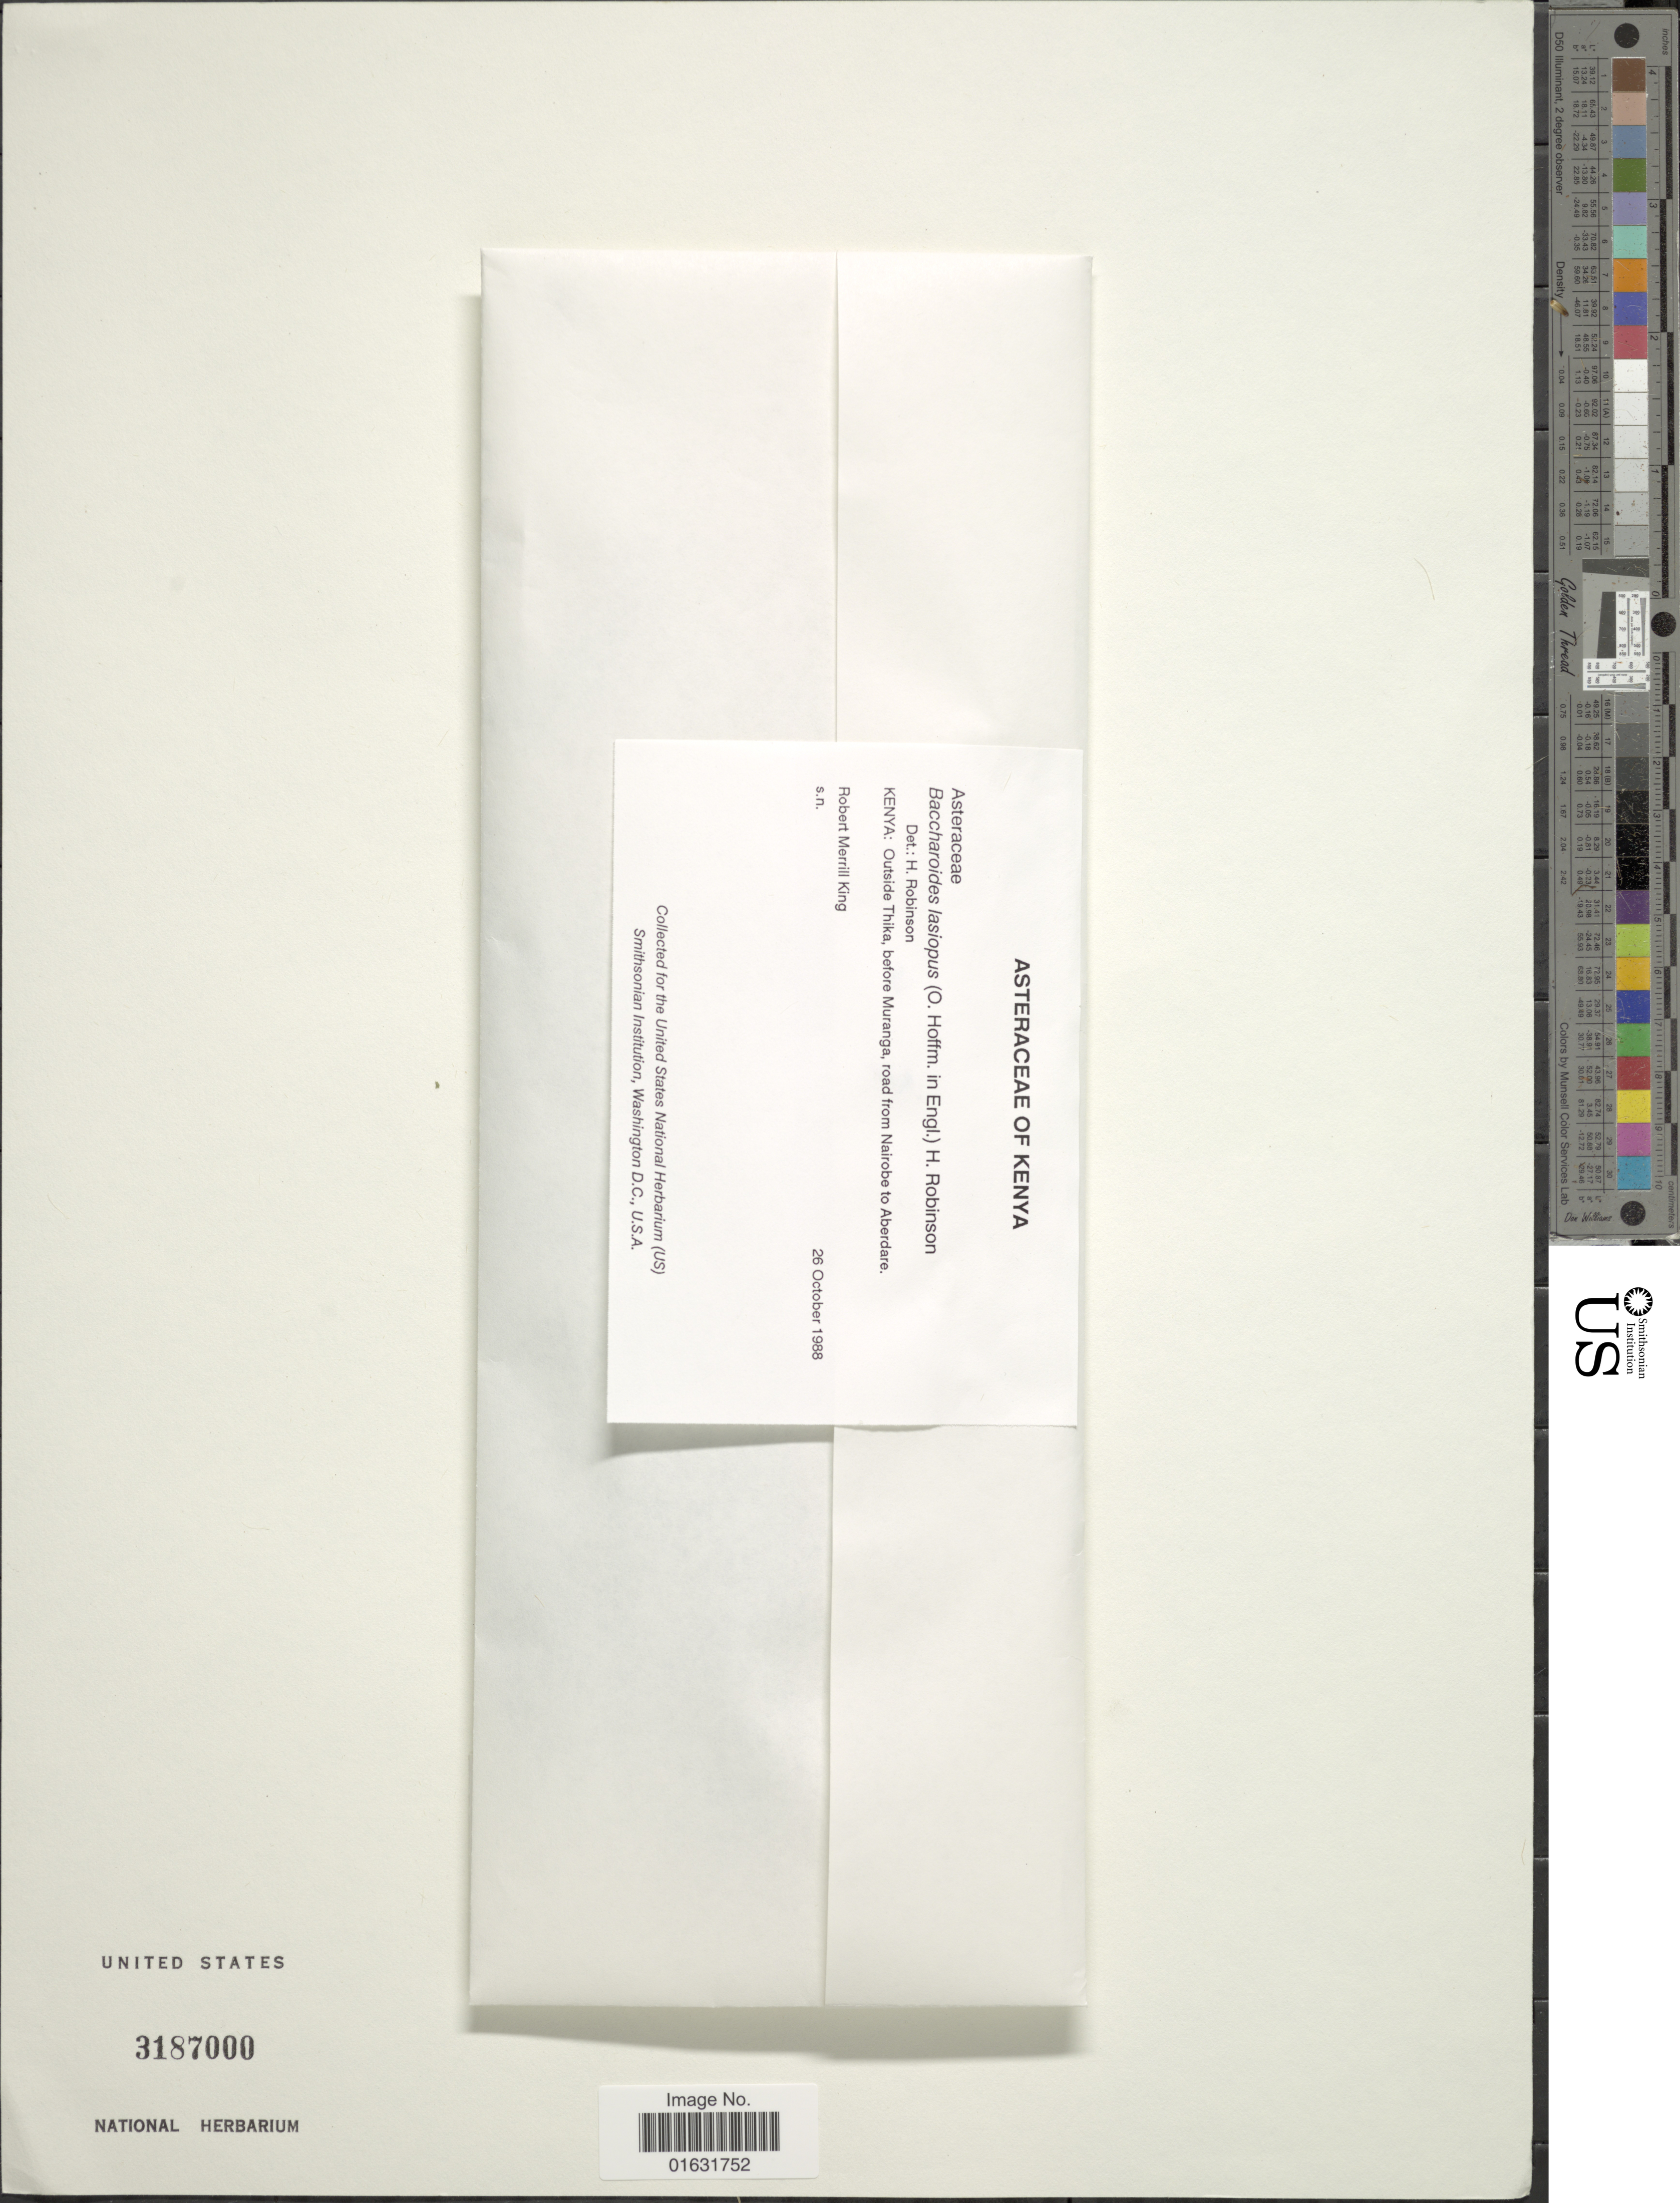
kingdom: Plantae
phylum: Tracheophyta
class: Magnoliopsida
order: Asterales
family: Asteraceae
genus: Baccharoides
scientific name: Baccharoides lasiopus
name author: (O. Hoffm.) H. Rob.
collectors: R. M. King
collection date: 1988-10-26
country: Kenya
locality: Outside Thika, before Muranga, road to Nairobe to Aberdare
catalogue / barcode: US 3187000